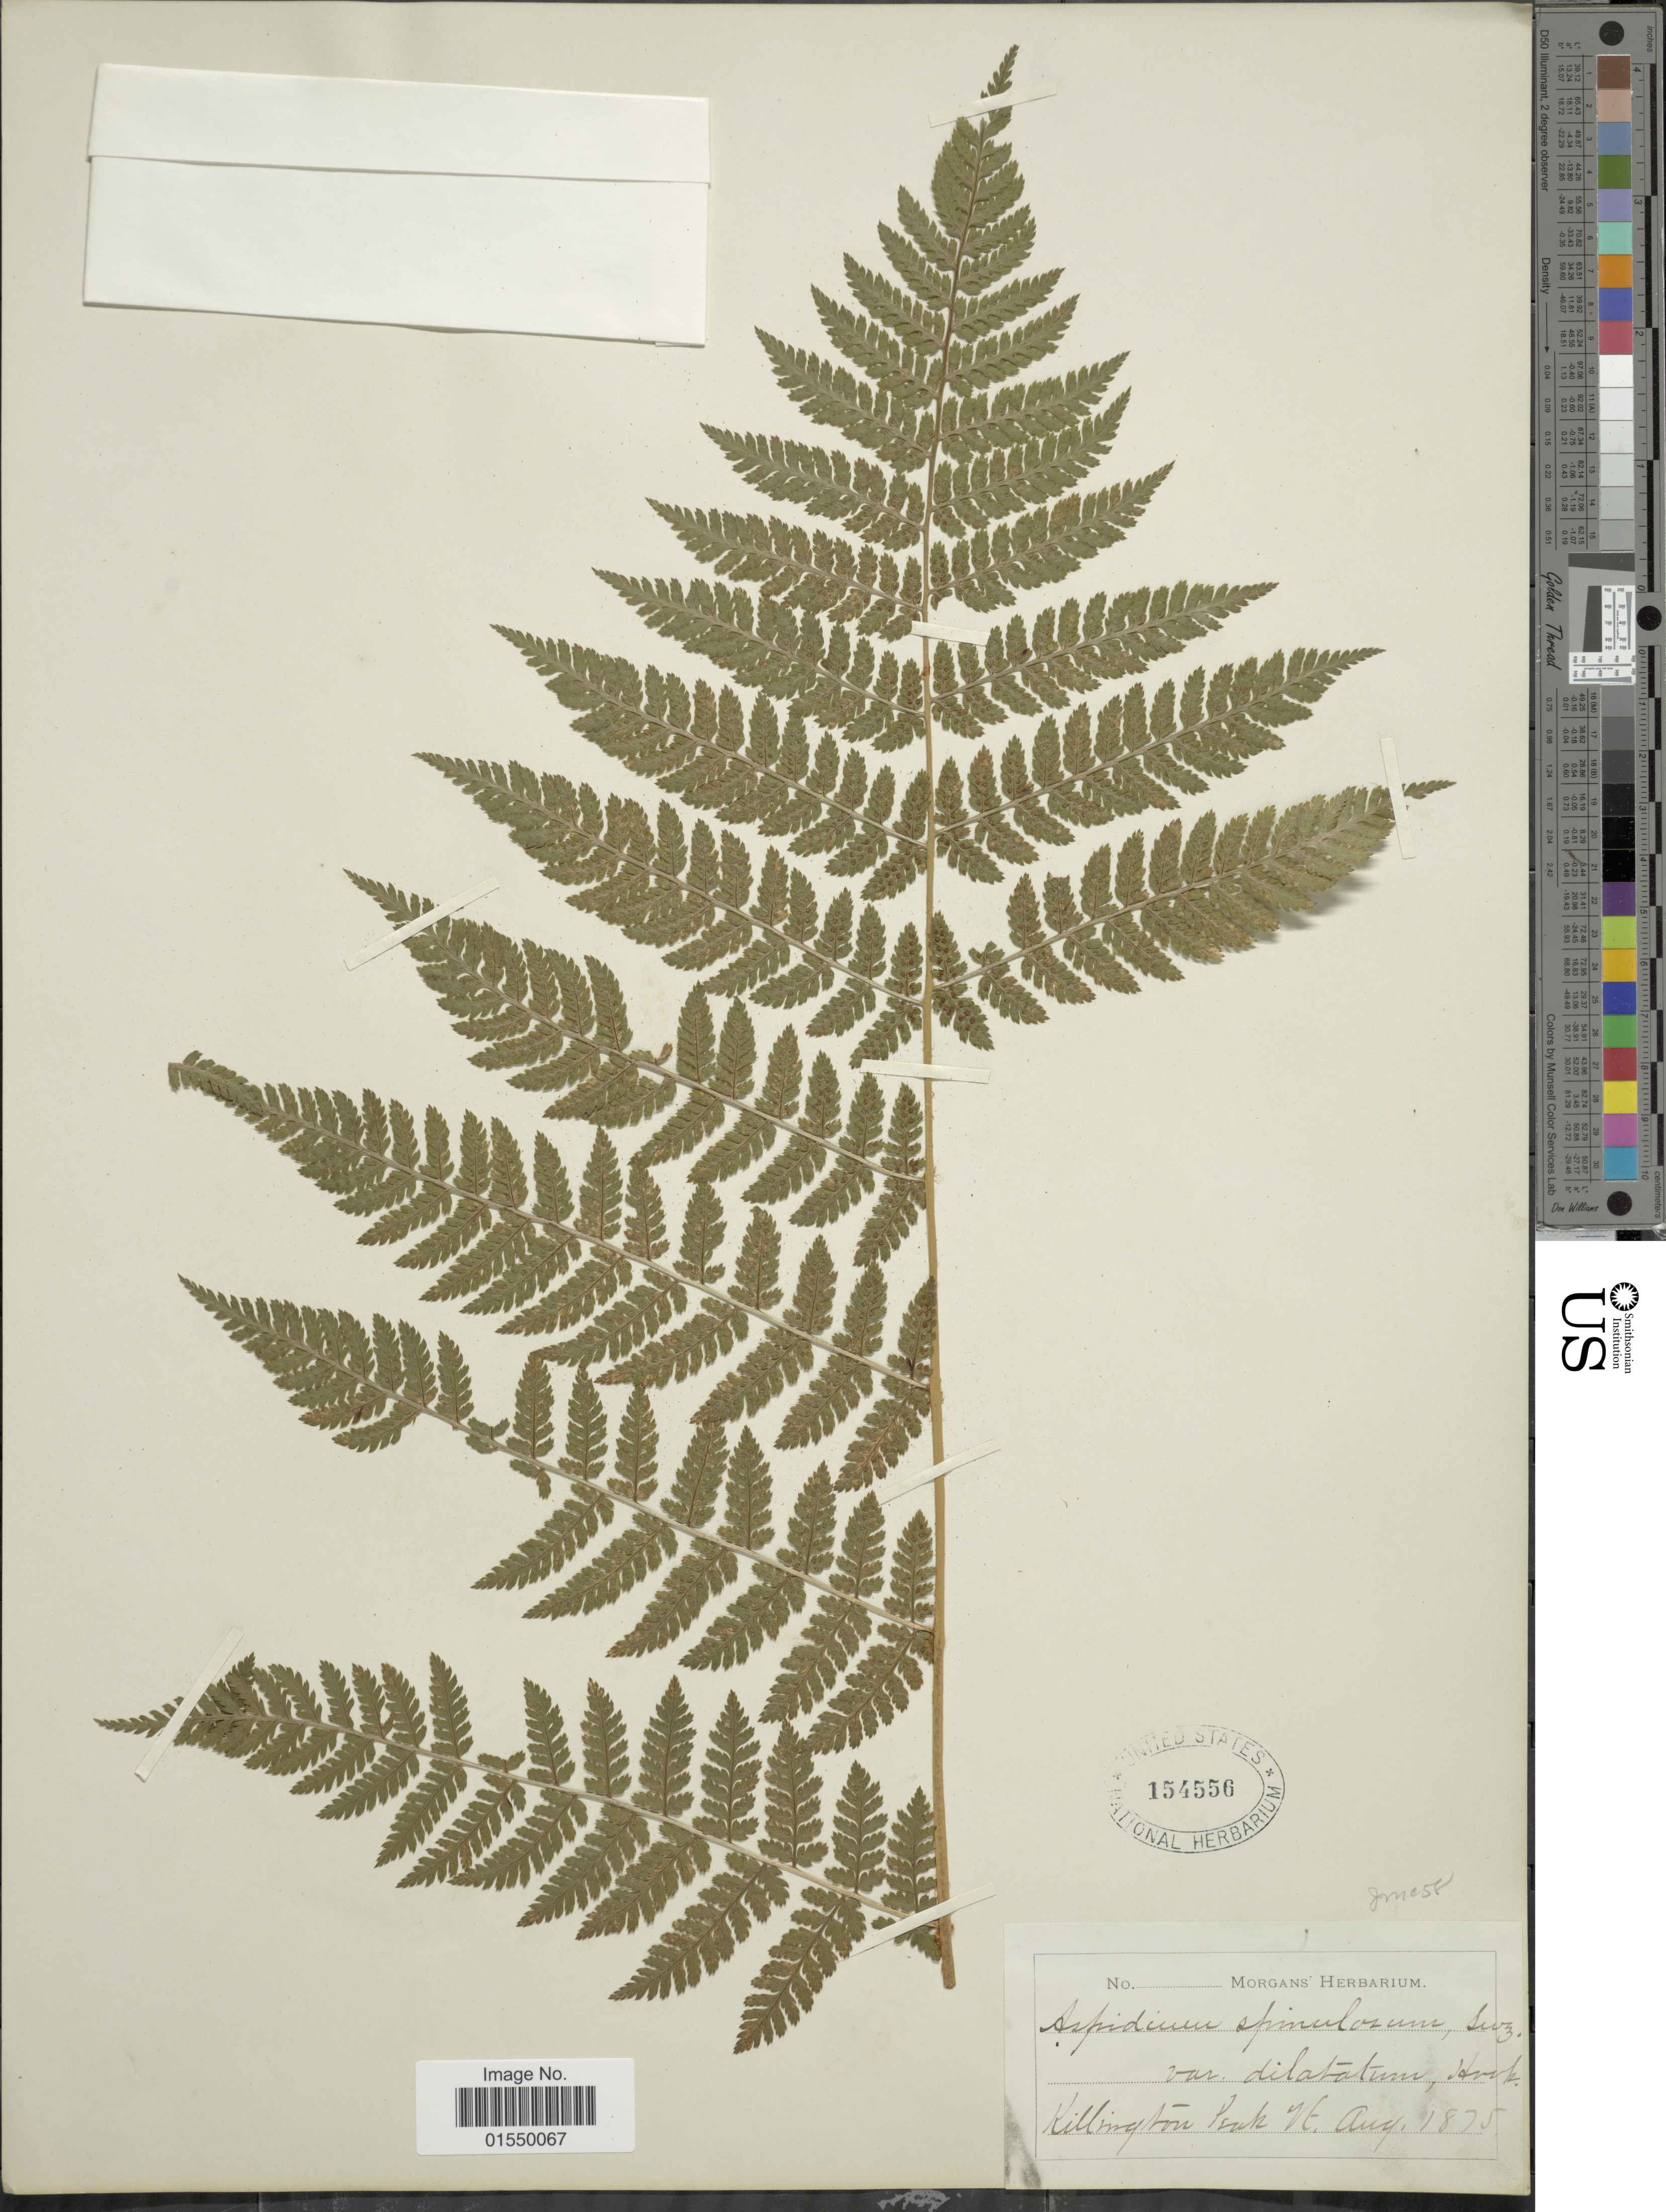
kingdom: Plantae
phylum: Tracheophyta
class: Polypodiopsida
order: Polypodiales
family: Dryopteridaceae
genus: Dryopteris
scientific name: Dryopteris campyloptera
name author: Clarkson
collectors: Morgans' Herbarium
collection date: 1875-08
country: United States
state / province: Vermont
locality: Killington Peak, Vt.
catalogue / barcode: US 154556